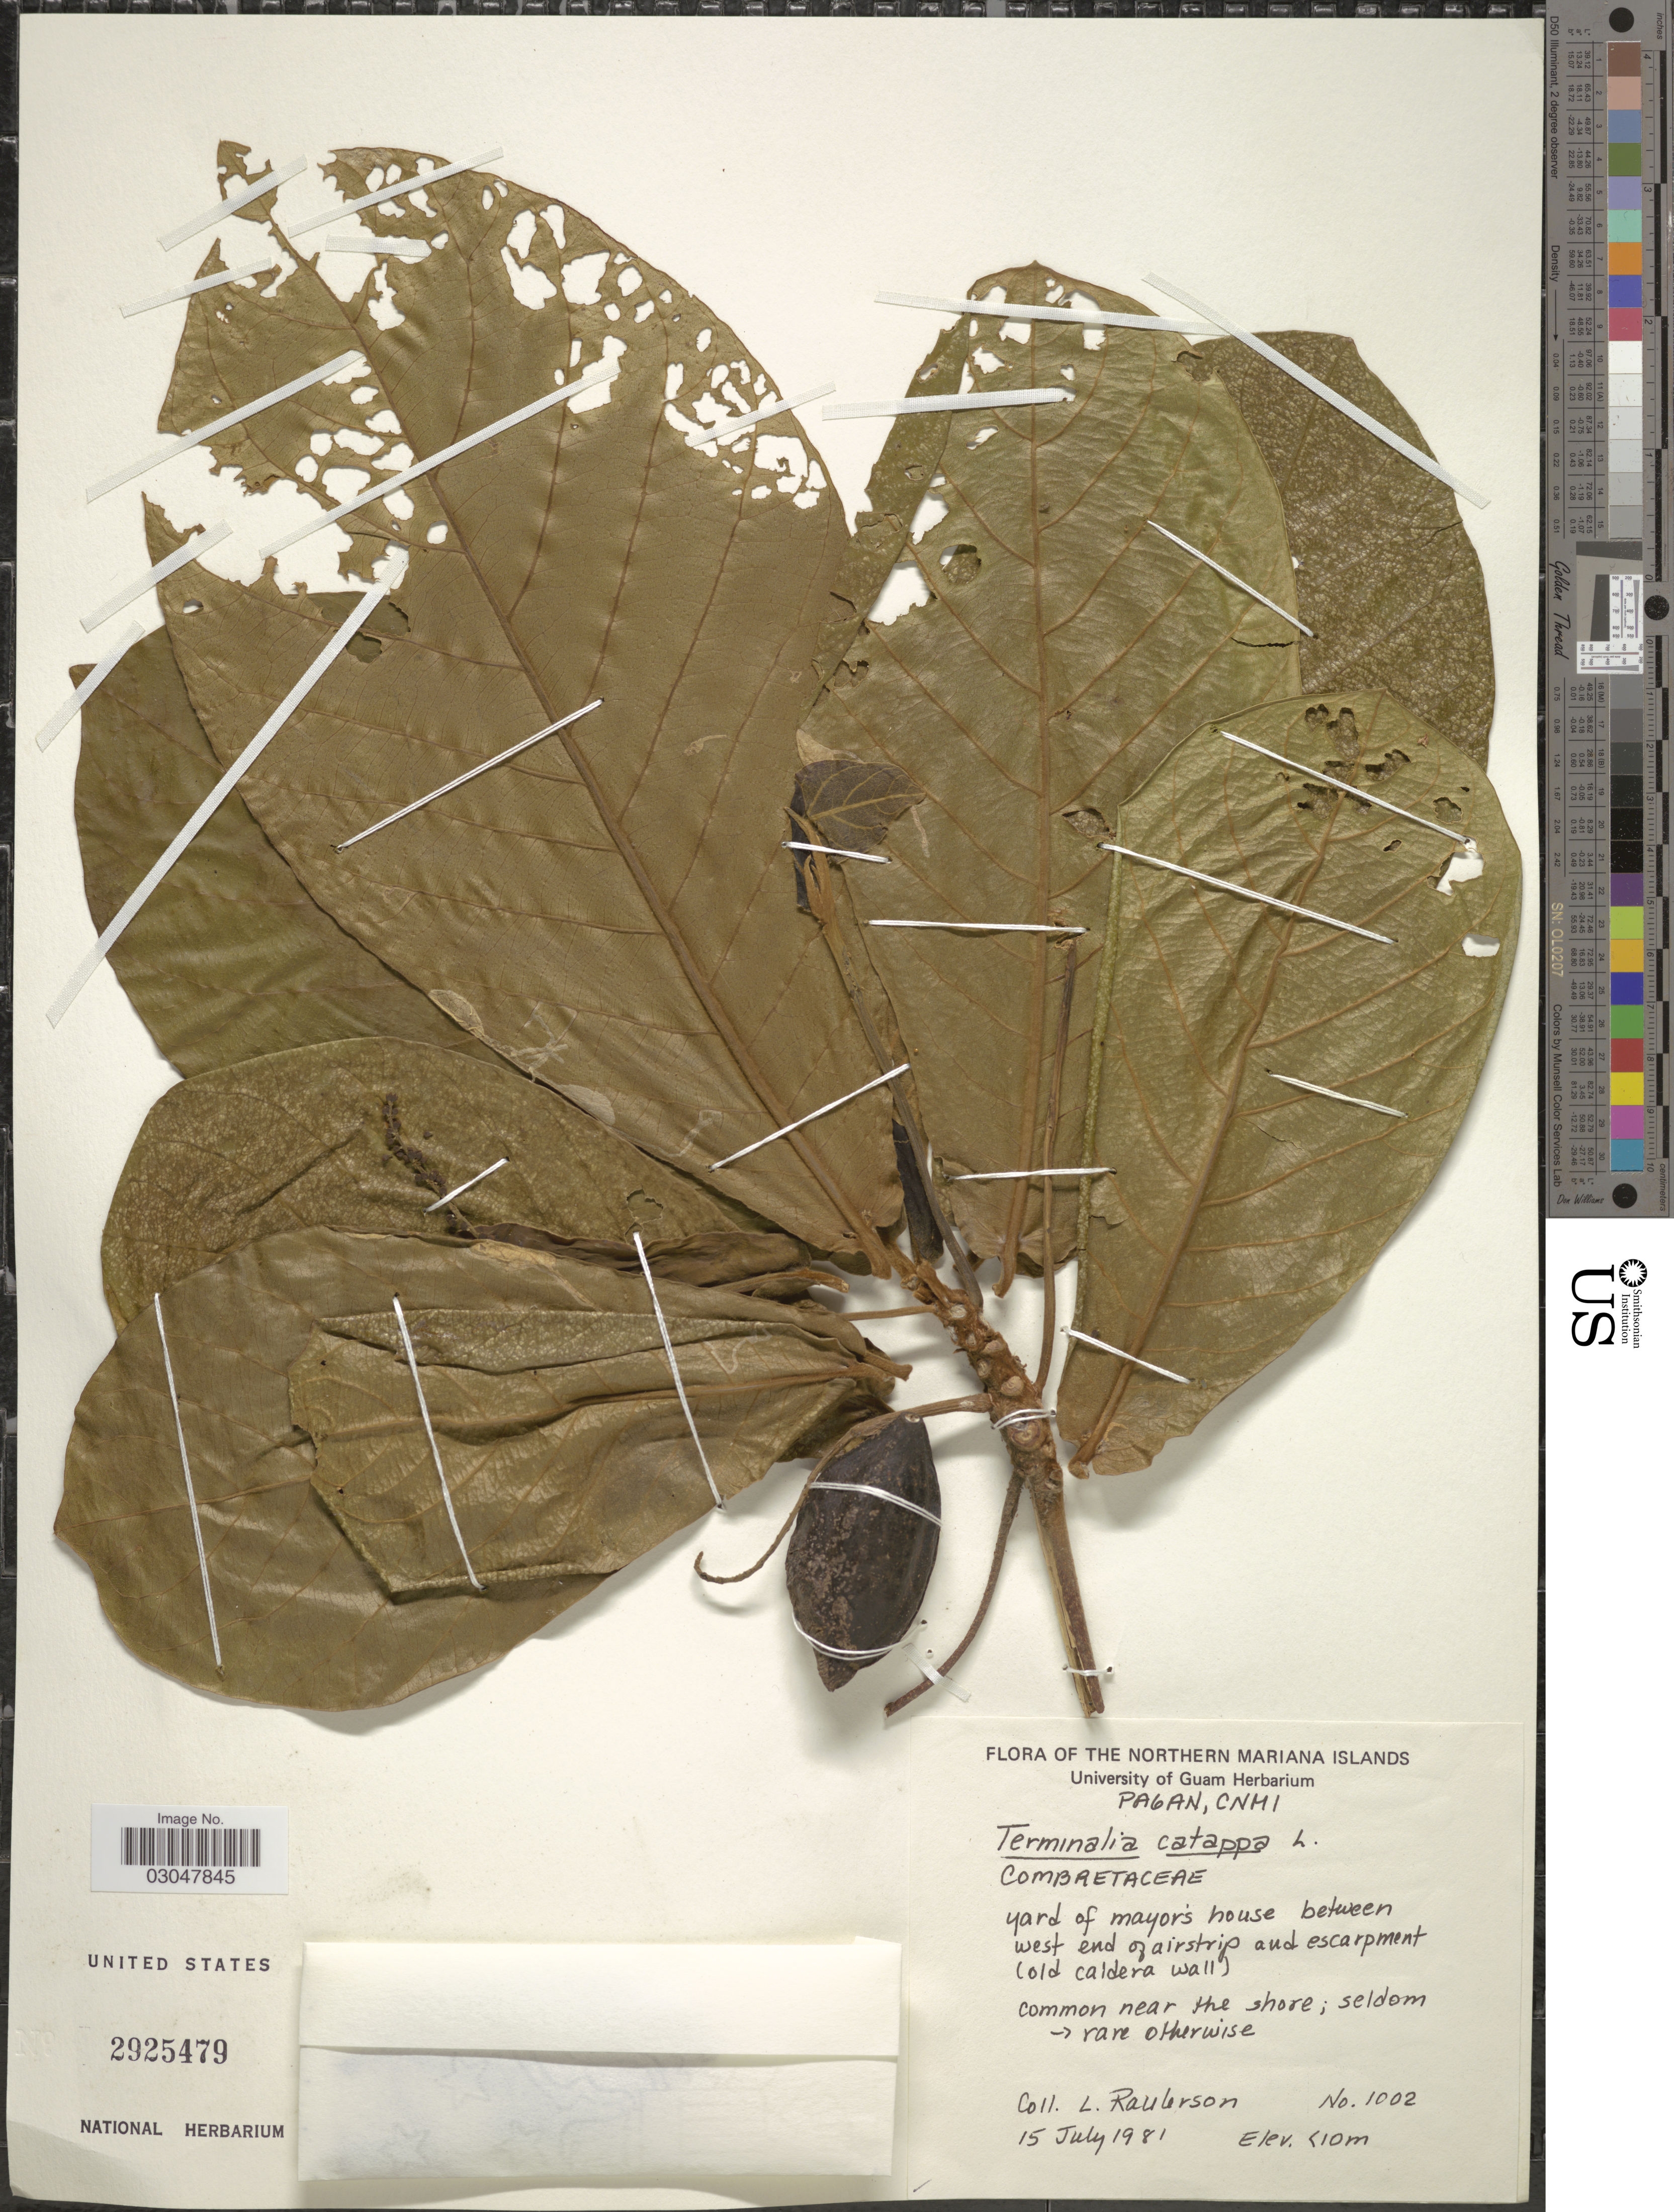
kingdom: Plantae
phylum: Tracheophyta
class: Magnoliopsida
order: Myrtales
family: Combretaceae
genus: Terminalia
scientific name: Terminalia catappa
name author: L.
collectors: L. Raulerson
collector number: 1002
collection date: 1981-07-15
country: Northern Mariana Islands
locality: Pagan, CNMI. Yard of mayor's house between west end of airstrip and escarpment (old caldera wall).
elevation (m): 10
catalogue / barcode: US 2925479